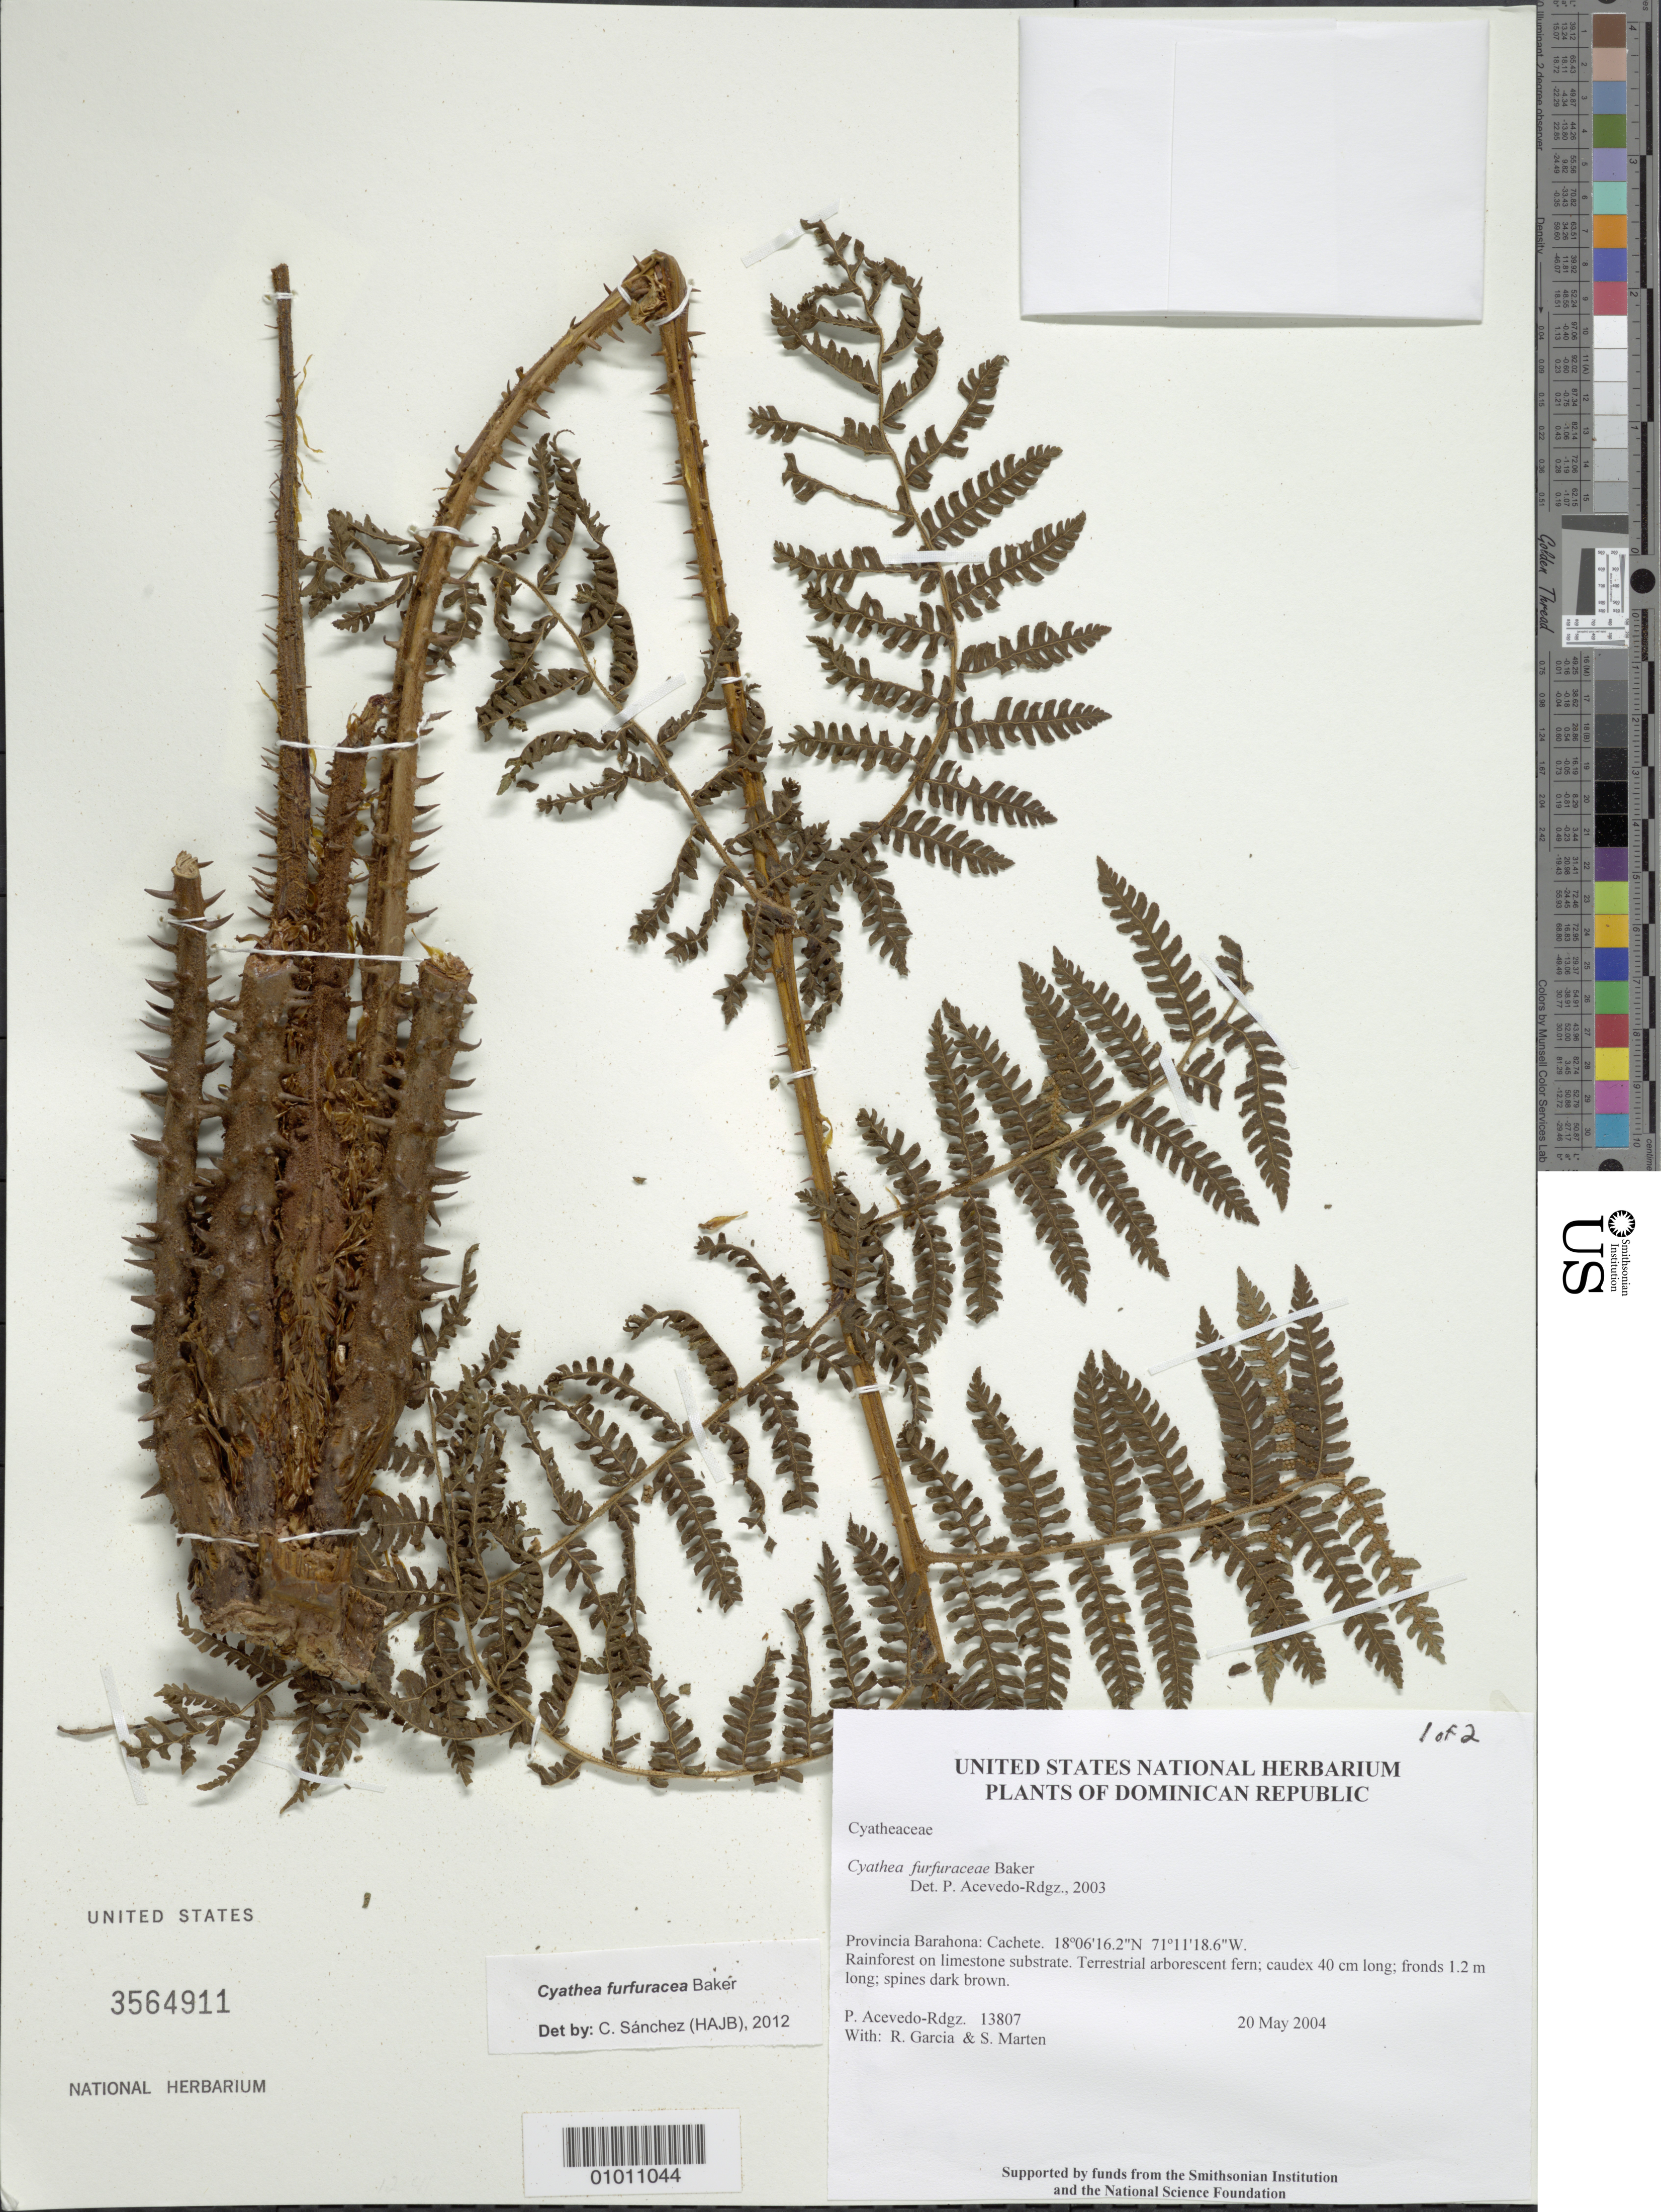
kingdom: Plantae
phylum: Tracheophyta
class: Polypodiopsida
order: Cyatheales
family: Cyatheaceae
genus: Cyathea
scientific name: Cyathea furfuracea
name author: Christ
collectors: P. Acevedo-Rodr., R. G. García & S. Marten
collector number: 13807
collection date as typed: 20 May 2004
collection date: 2004-05-20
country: Dominican Republic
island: Hispaniola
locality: Provincia Barahona: Cachete.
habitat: Rainforest on limestone substrate.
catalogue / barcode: US 3564911